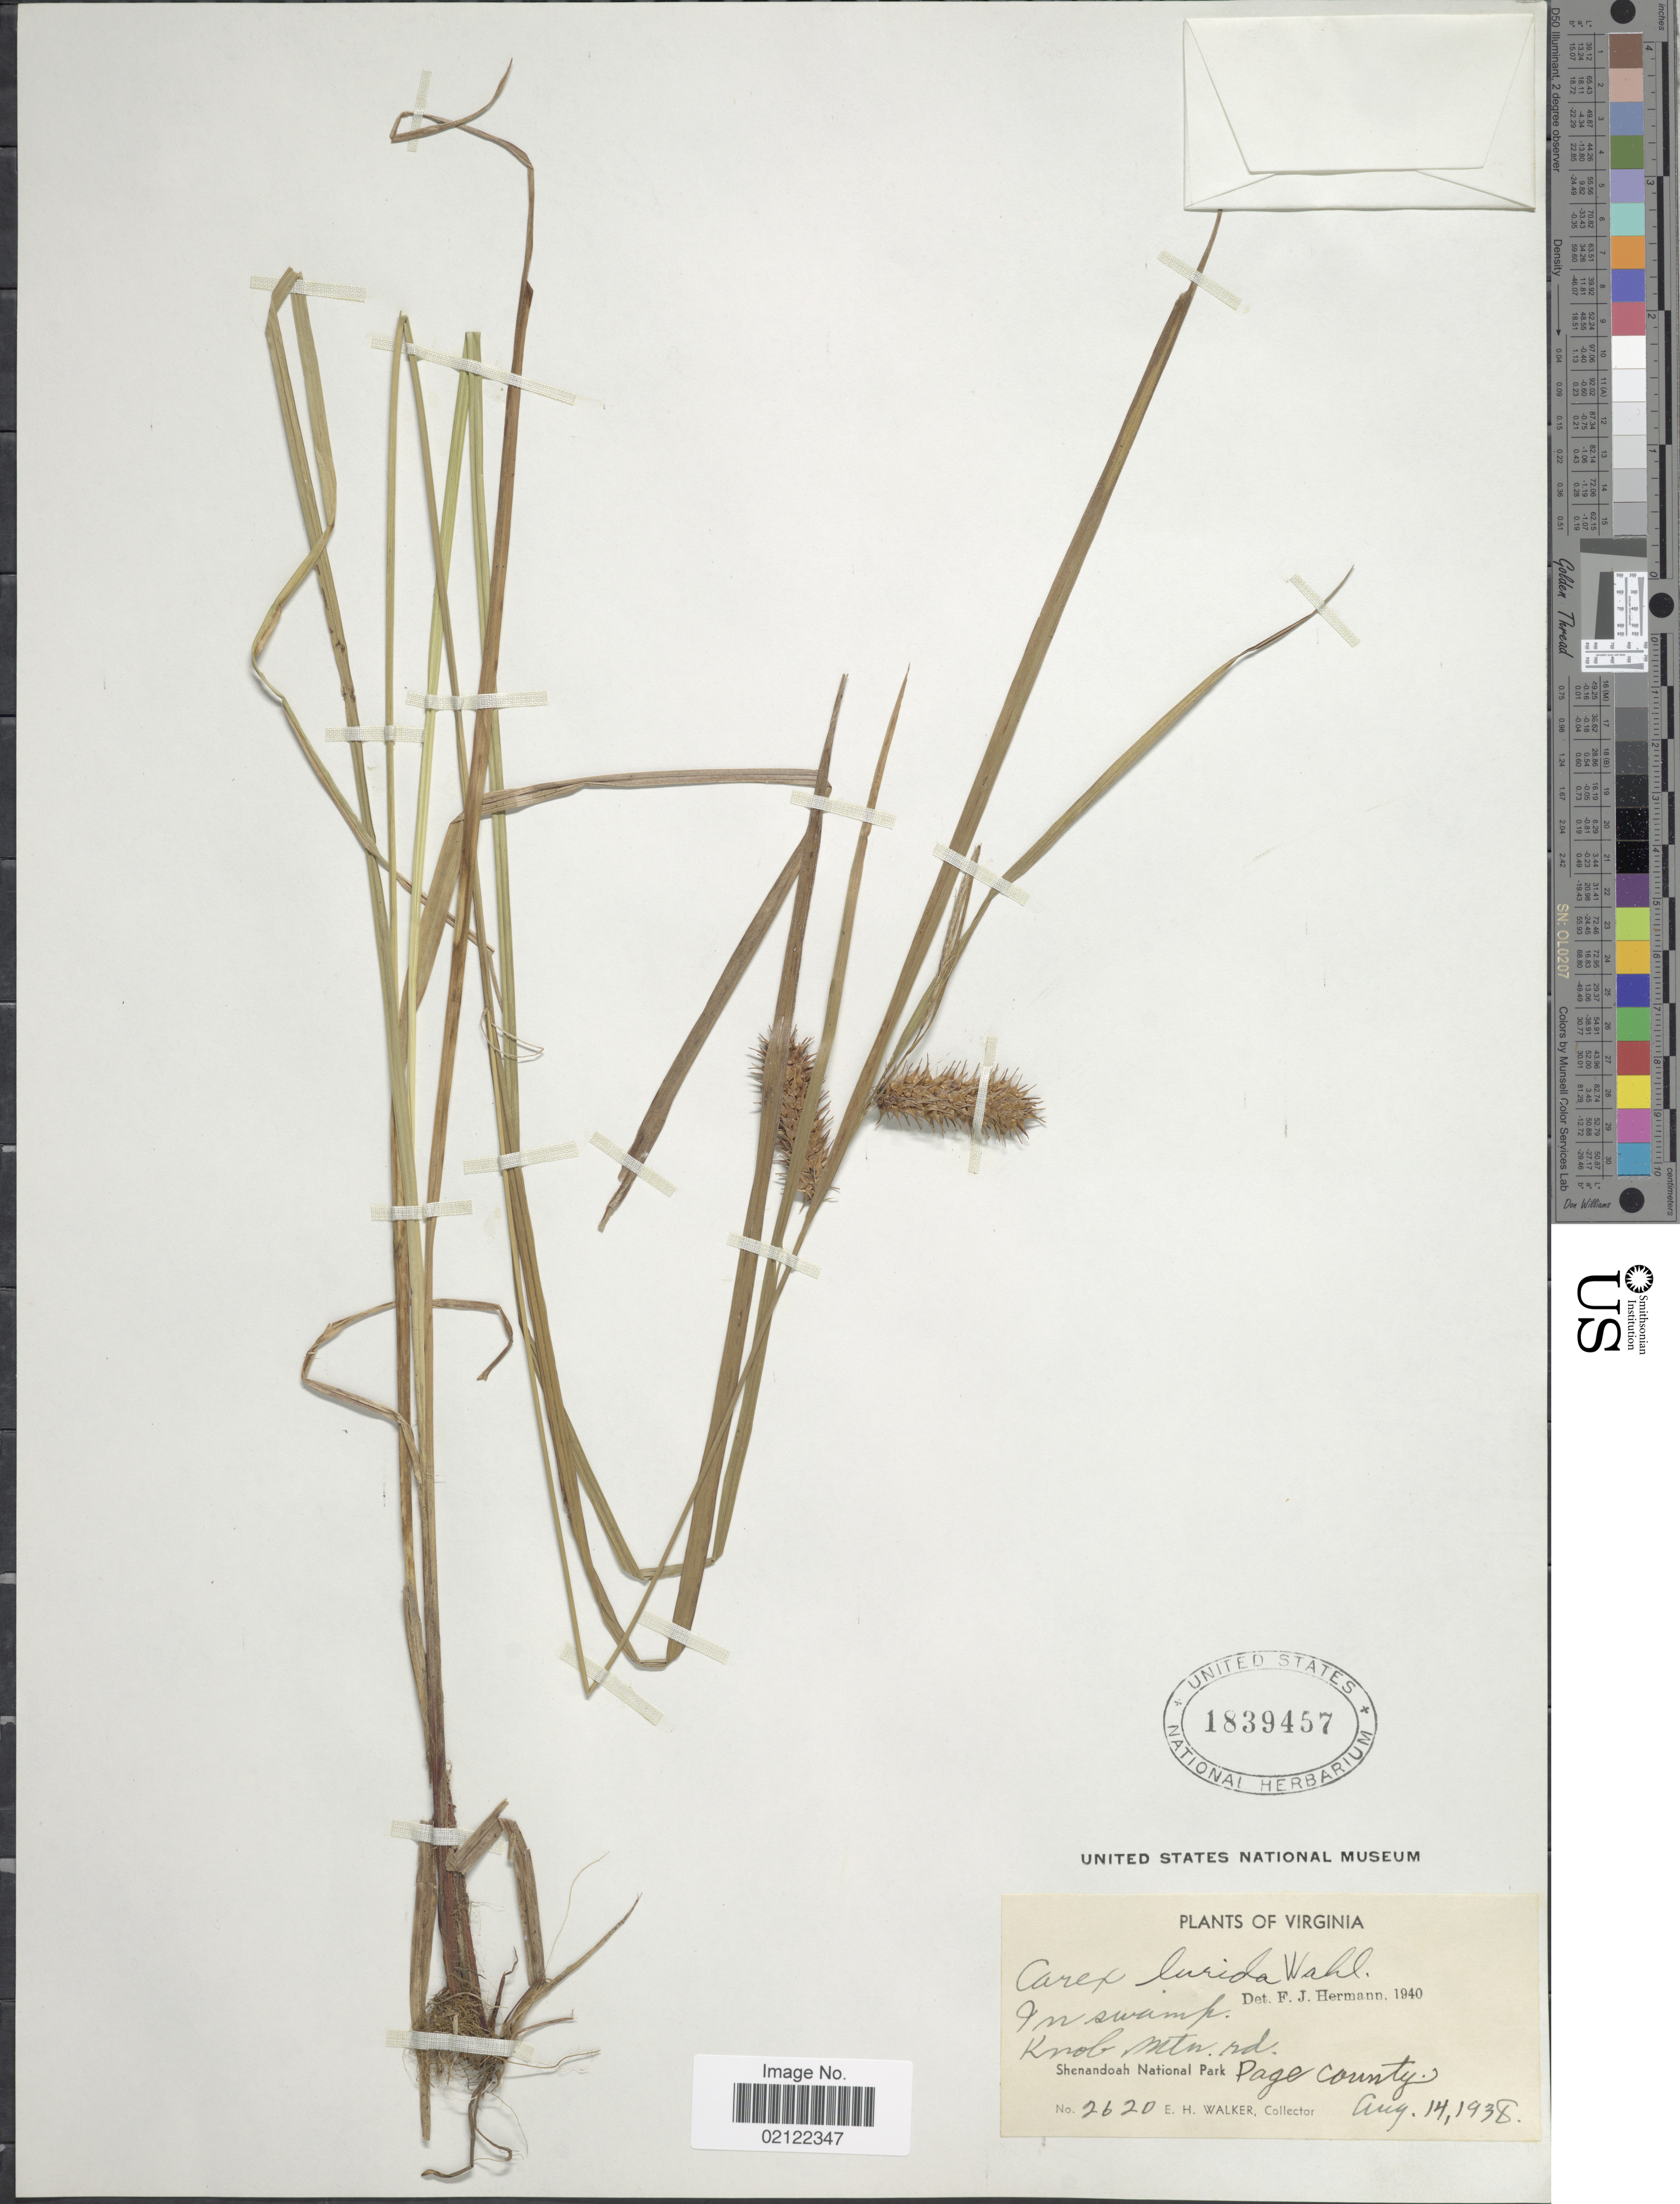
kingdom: Plantae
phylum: Tracheophyta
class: Liliopsida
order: Poales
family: Cyperaceae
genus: Carex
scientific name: Carex lurida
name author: Wahlenb.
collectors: E. H. Walker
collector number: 2620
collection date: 1938-08-14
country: United States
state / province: Virginia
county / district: Page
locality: In swamp. Knob Mtn. rd. Shenandoah National Park. Page County.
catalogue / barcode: US 1839457